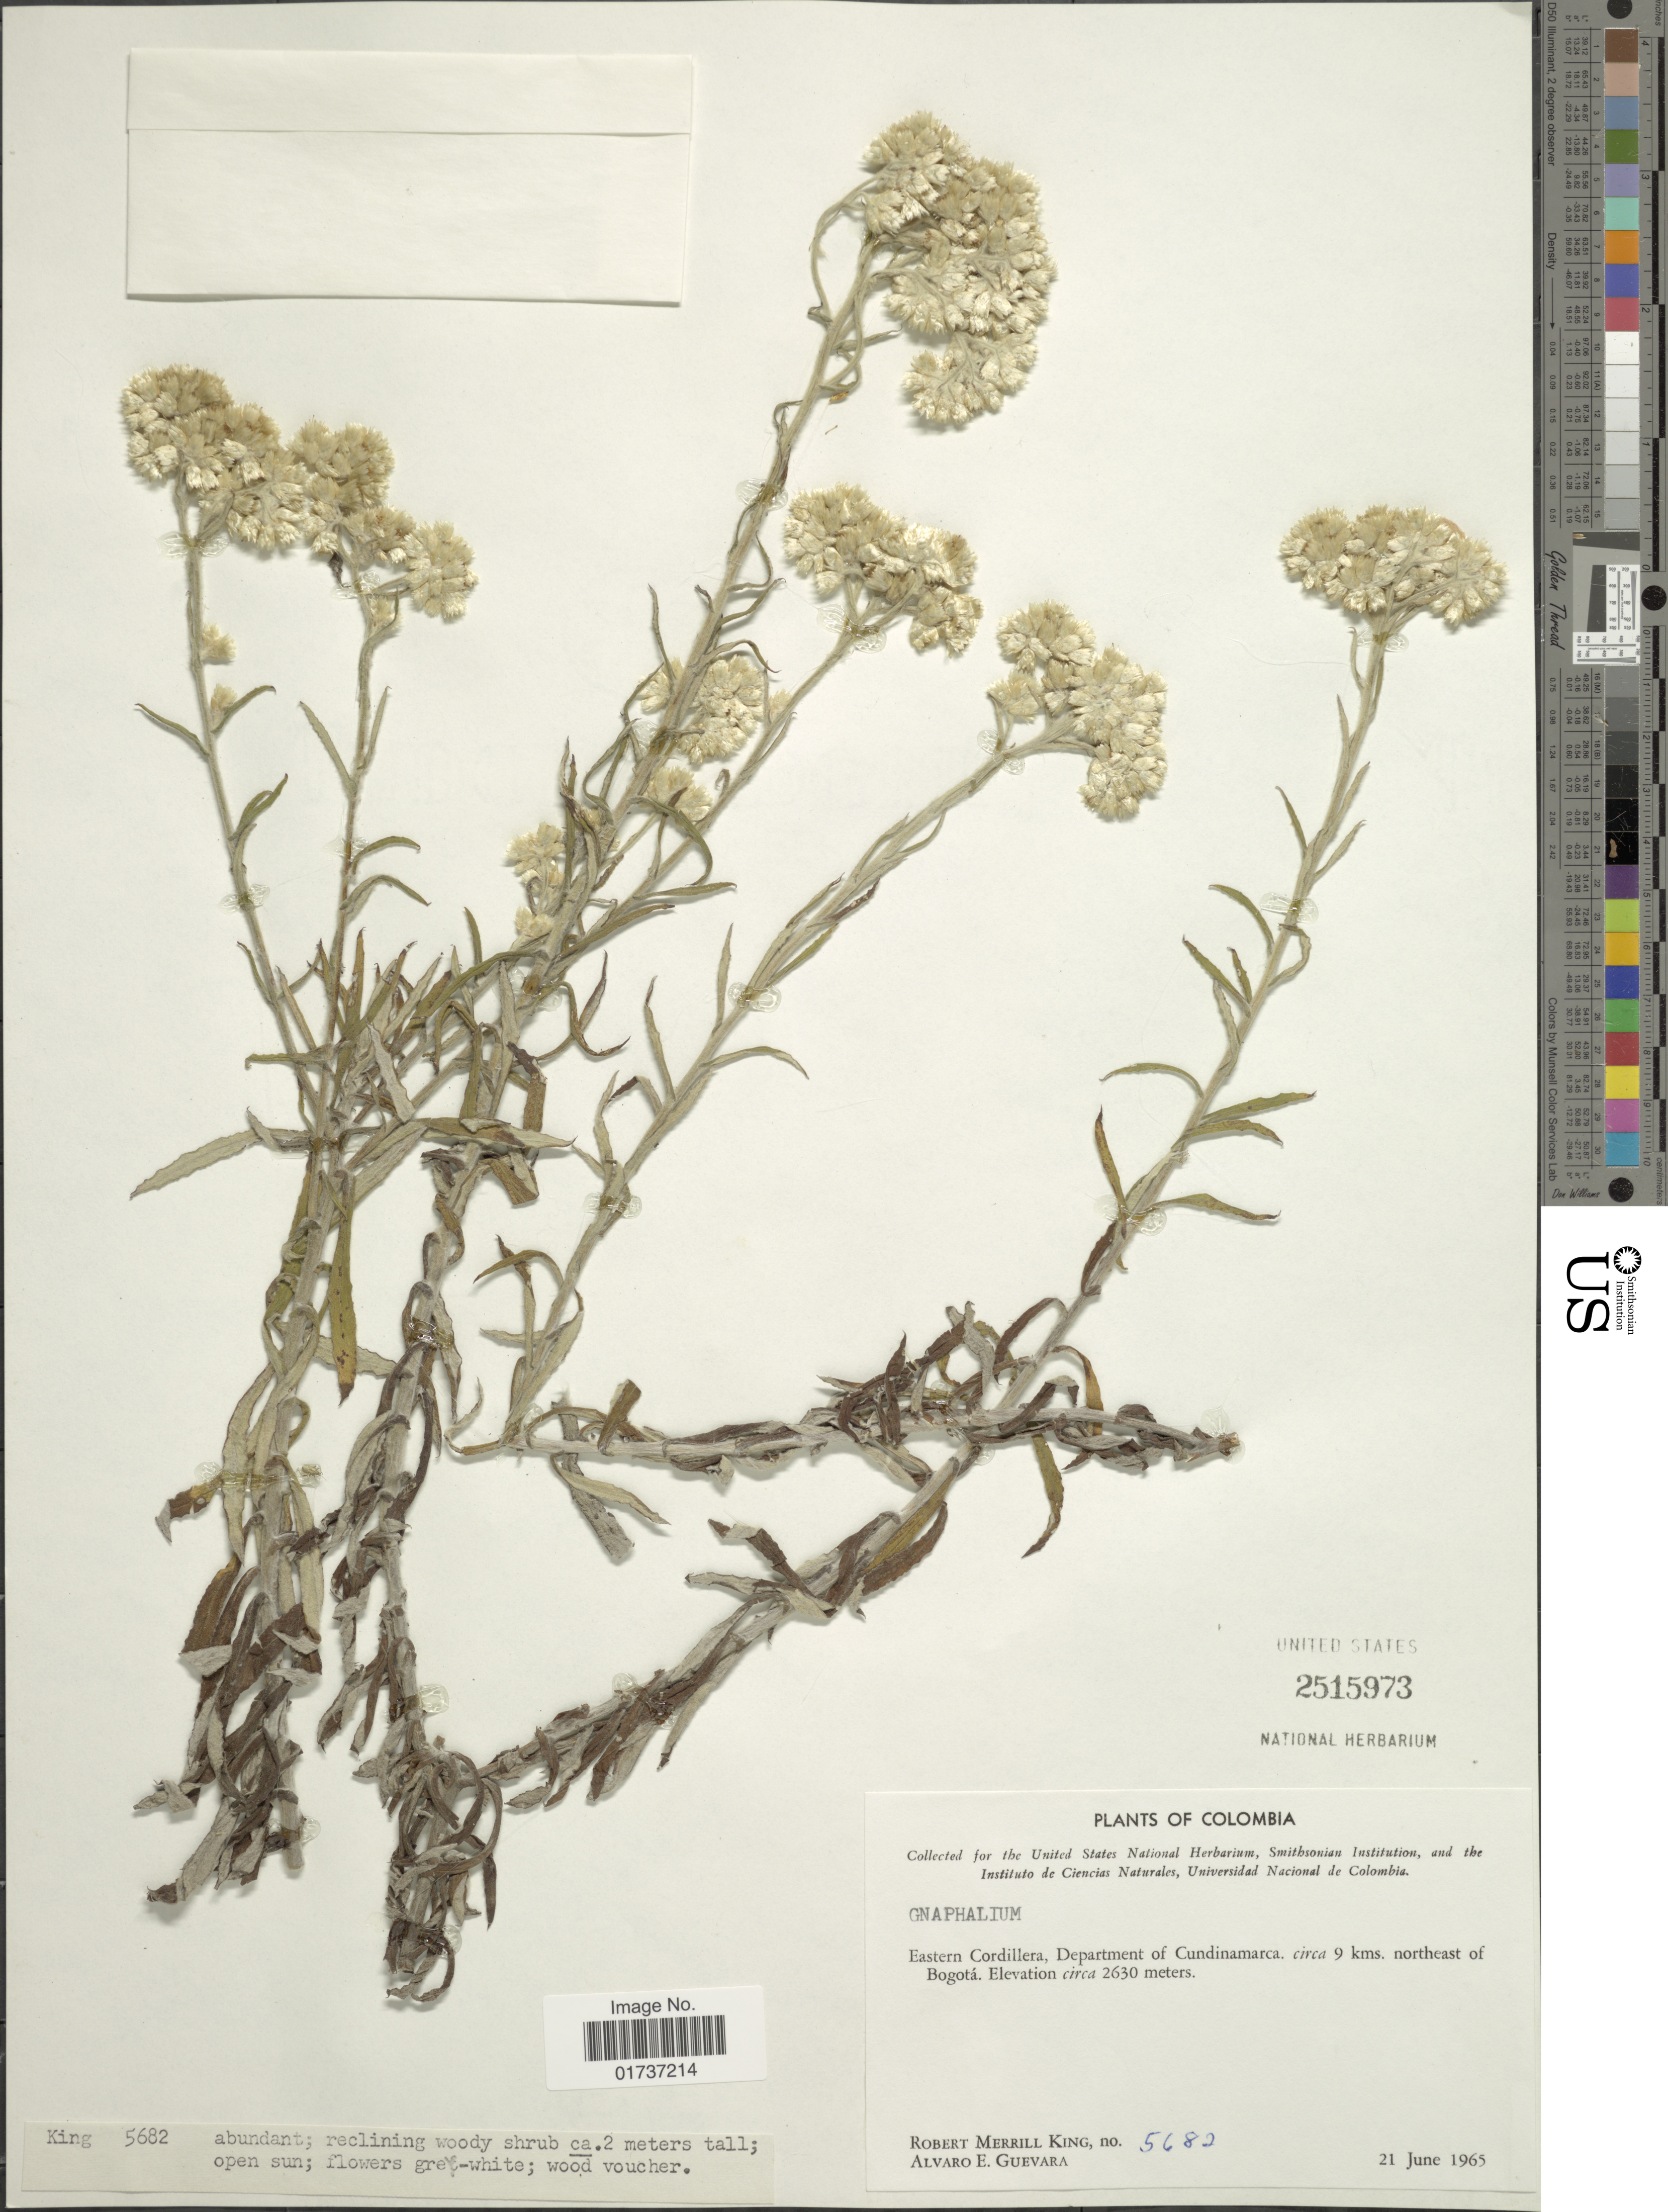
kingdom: Plantae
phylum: Tracheophyta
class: Magnoliopsida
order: Asterales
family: Asteraceae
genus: Gnaphalium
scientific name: Gnaphalium sp.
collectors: R. M. King & A. E. Guevara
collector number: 5682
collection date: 1965-06-21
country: Colombia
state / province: Cundinamarca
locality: Eastern Cordillera, Department of Cundinamarca, circa 9 kms northeast of Bogotá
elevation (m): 2630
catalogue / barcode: US 2515973